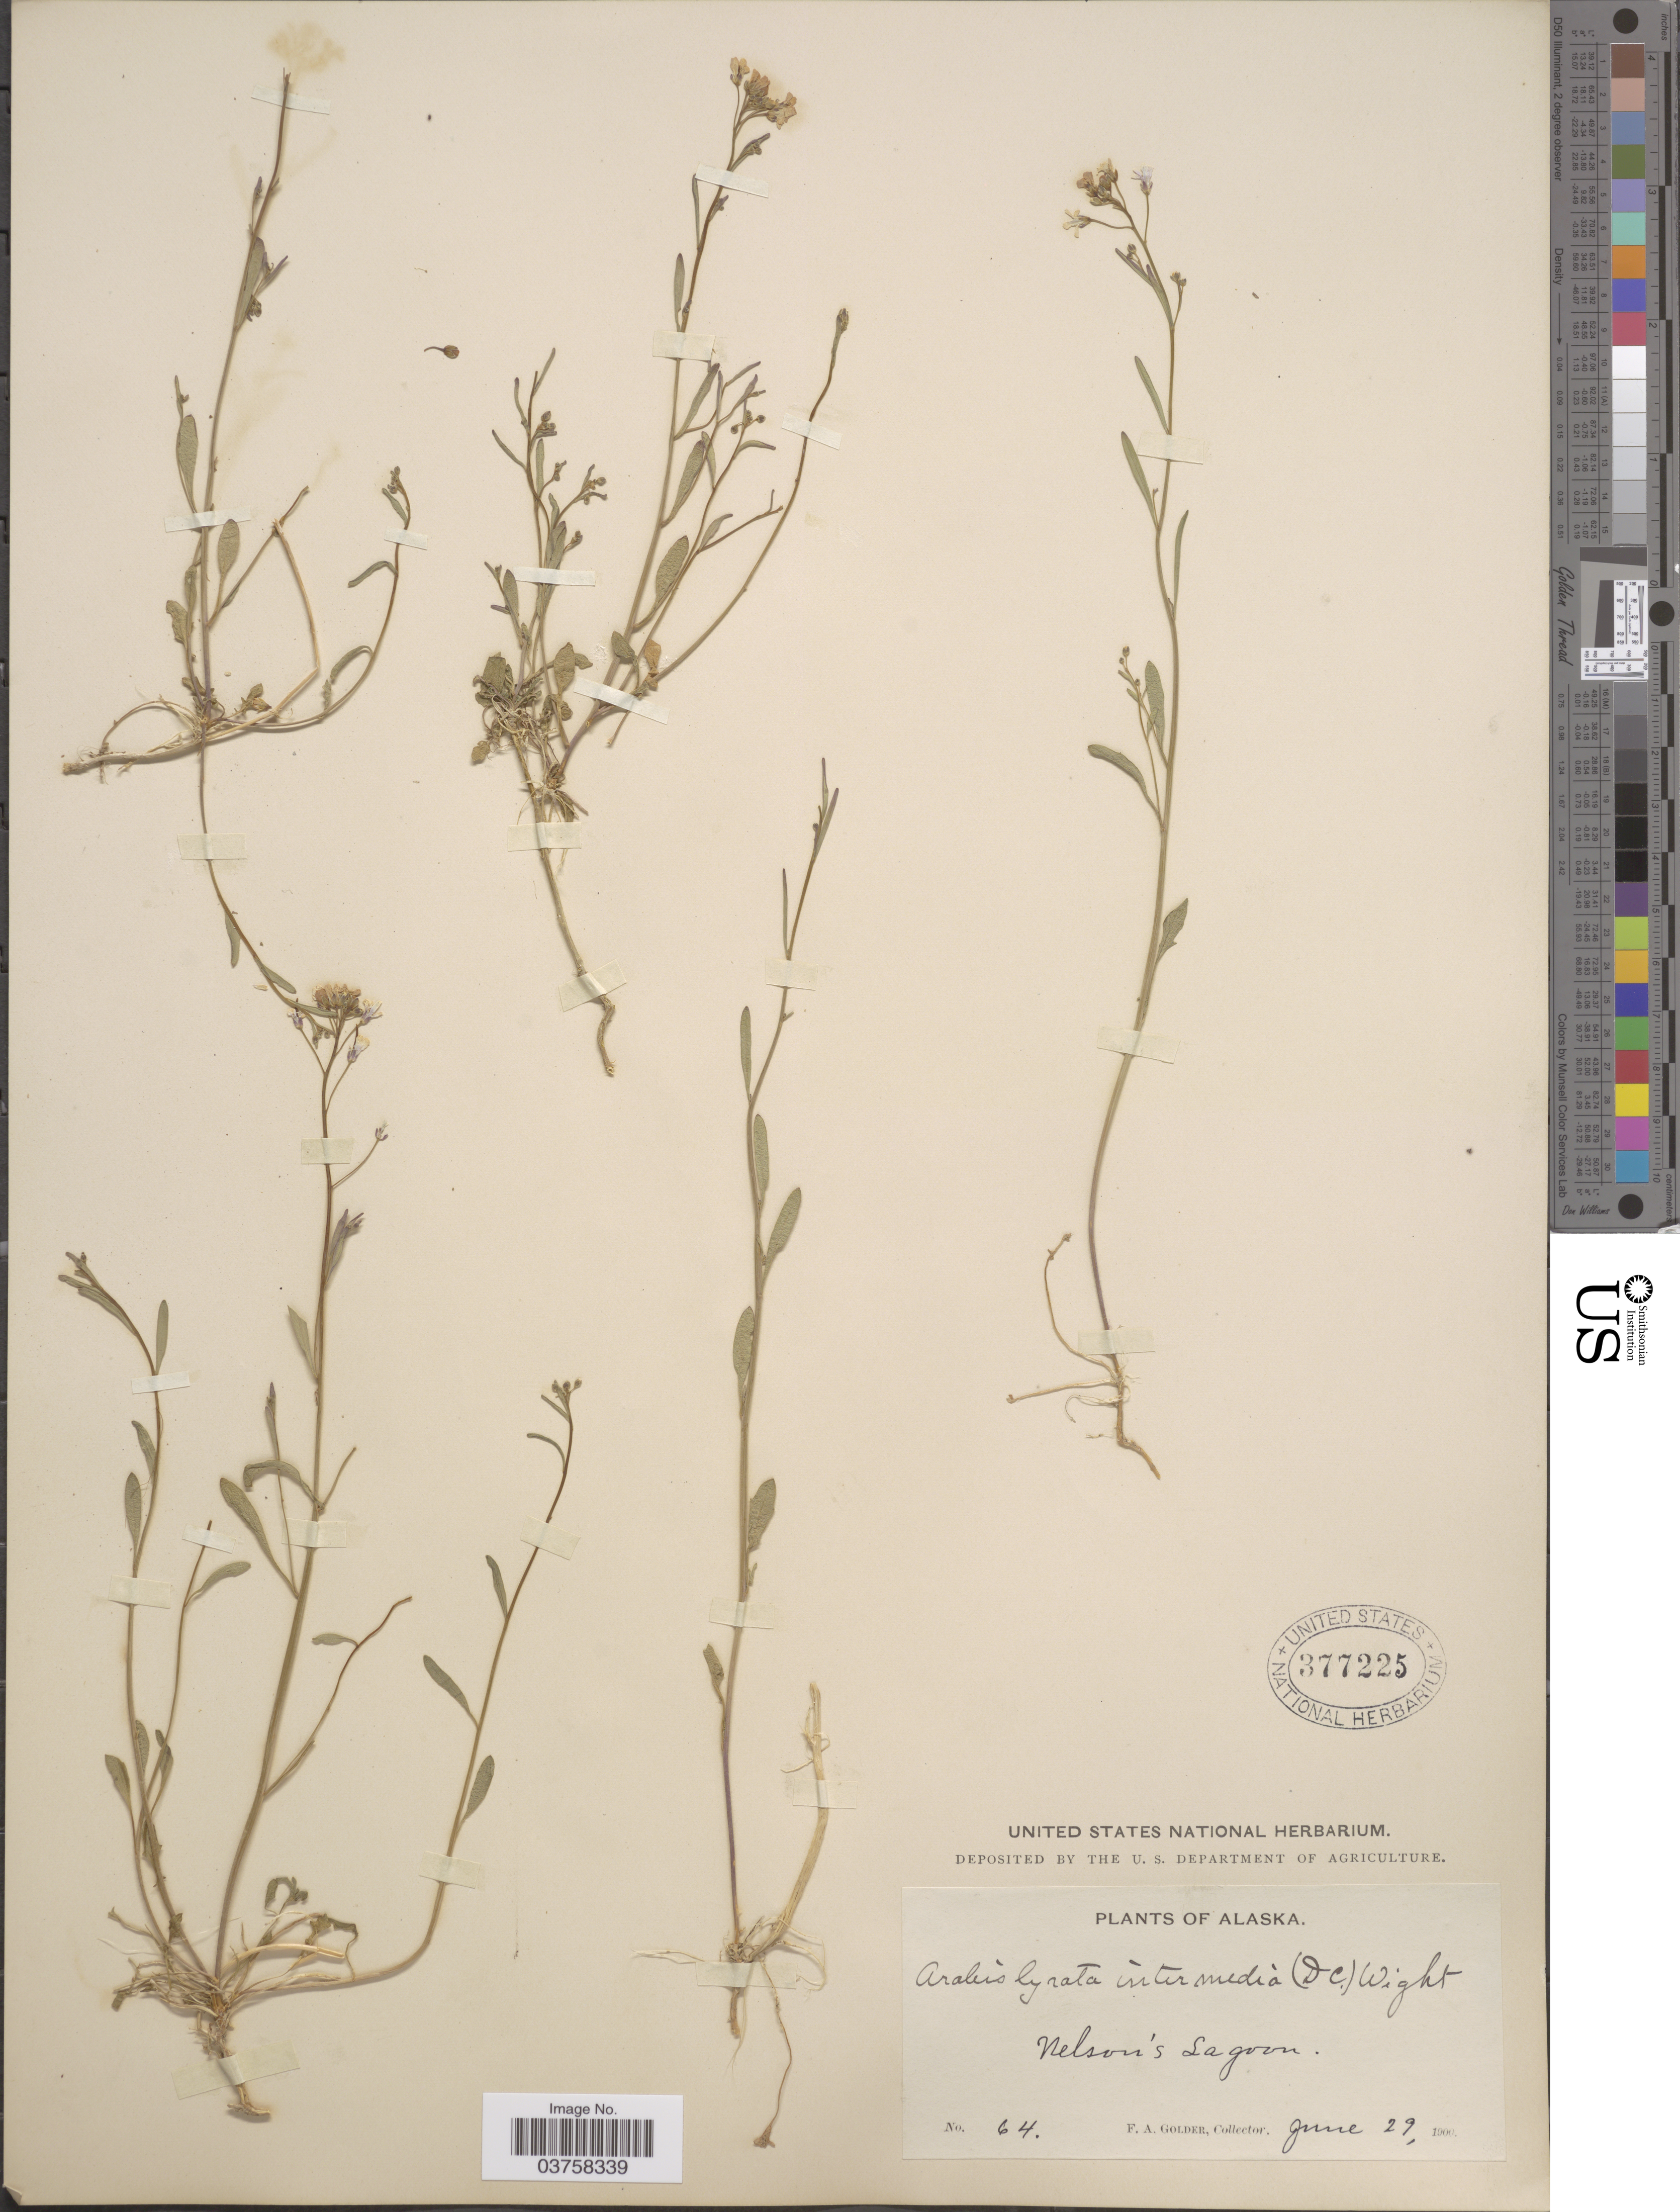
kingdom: Plantae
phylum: Tracheophyta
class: Magnoliopsida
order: Brassicales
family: Brassicaceae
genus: Arabidopsis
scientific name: Arabidopsis lyrata subsp. kamchatica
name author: (Fisch. ex DC.) O'Kane & Al-Shehbaz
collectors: F. Golder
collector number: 64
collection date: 1900-06-29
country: United States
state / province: Alaska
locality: Nelson's Lagoon.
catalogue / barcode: US 377225